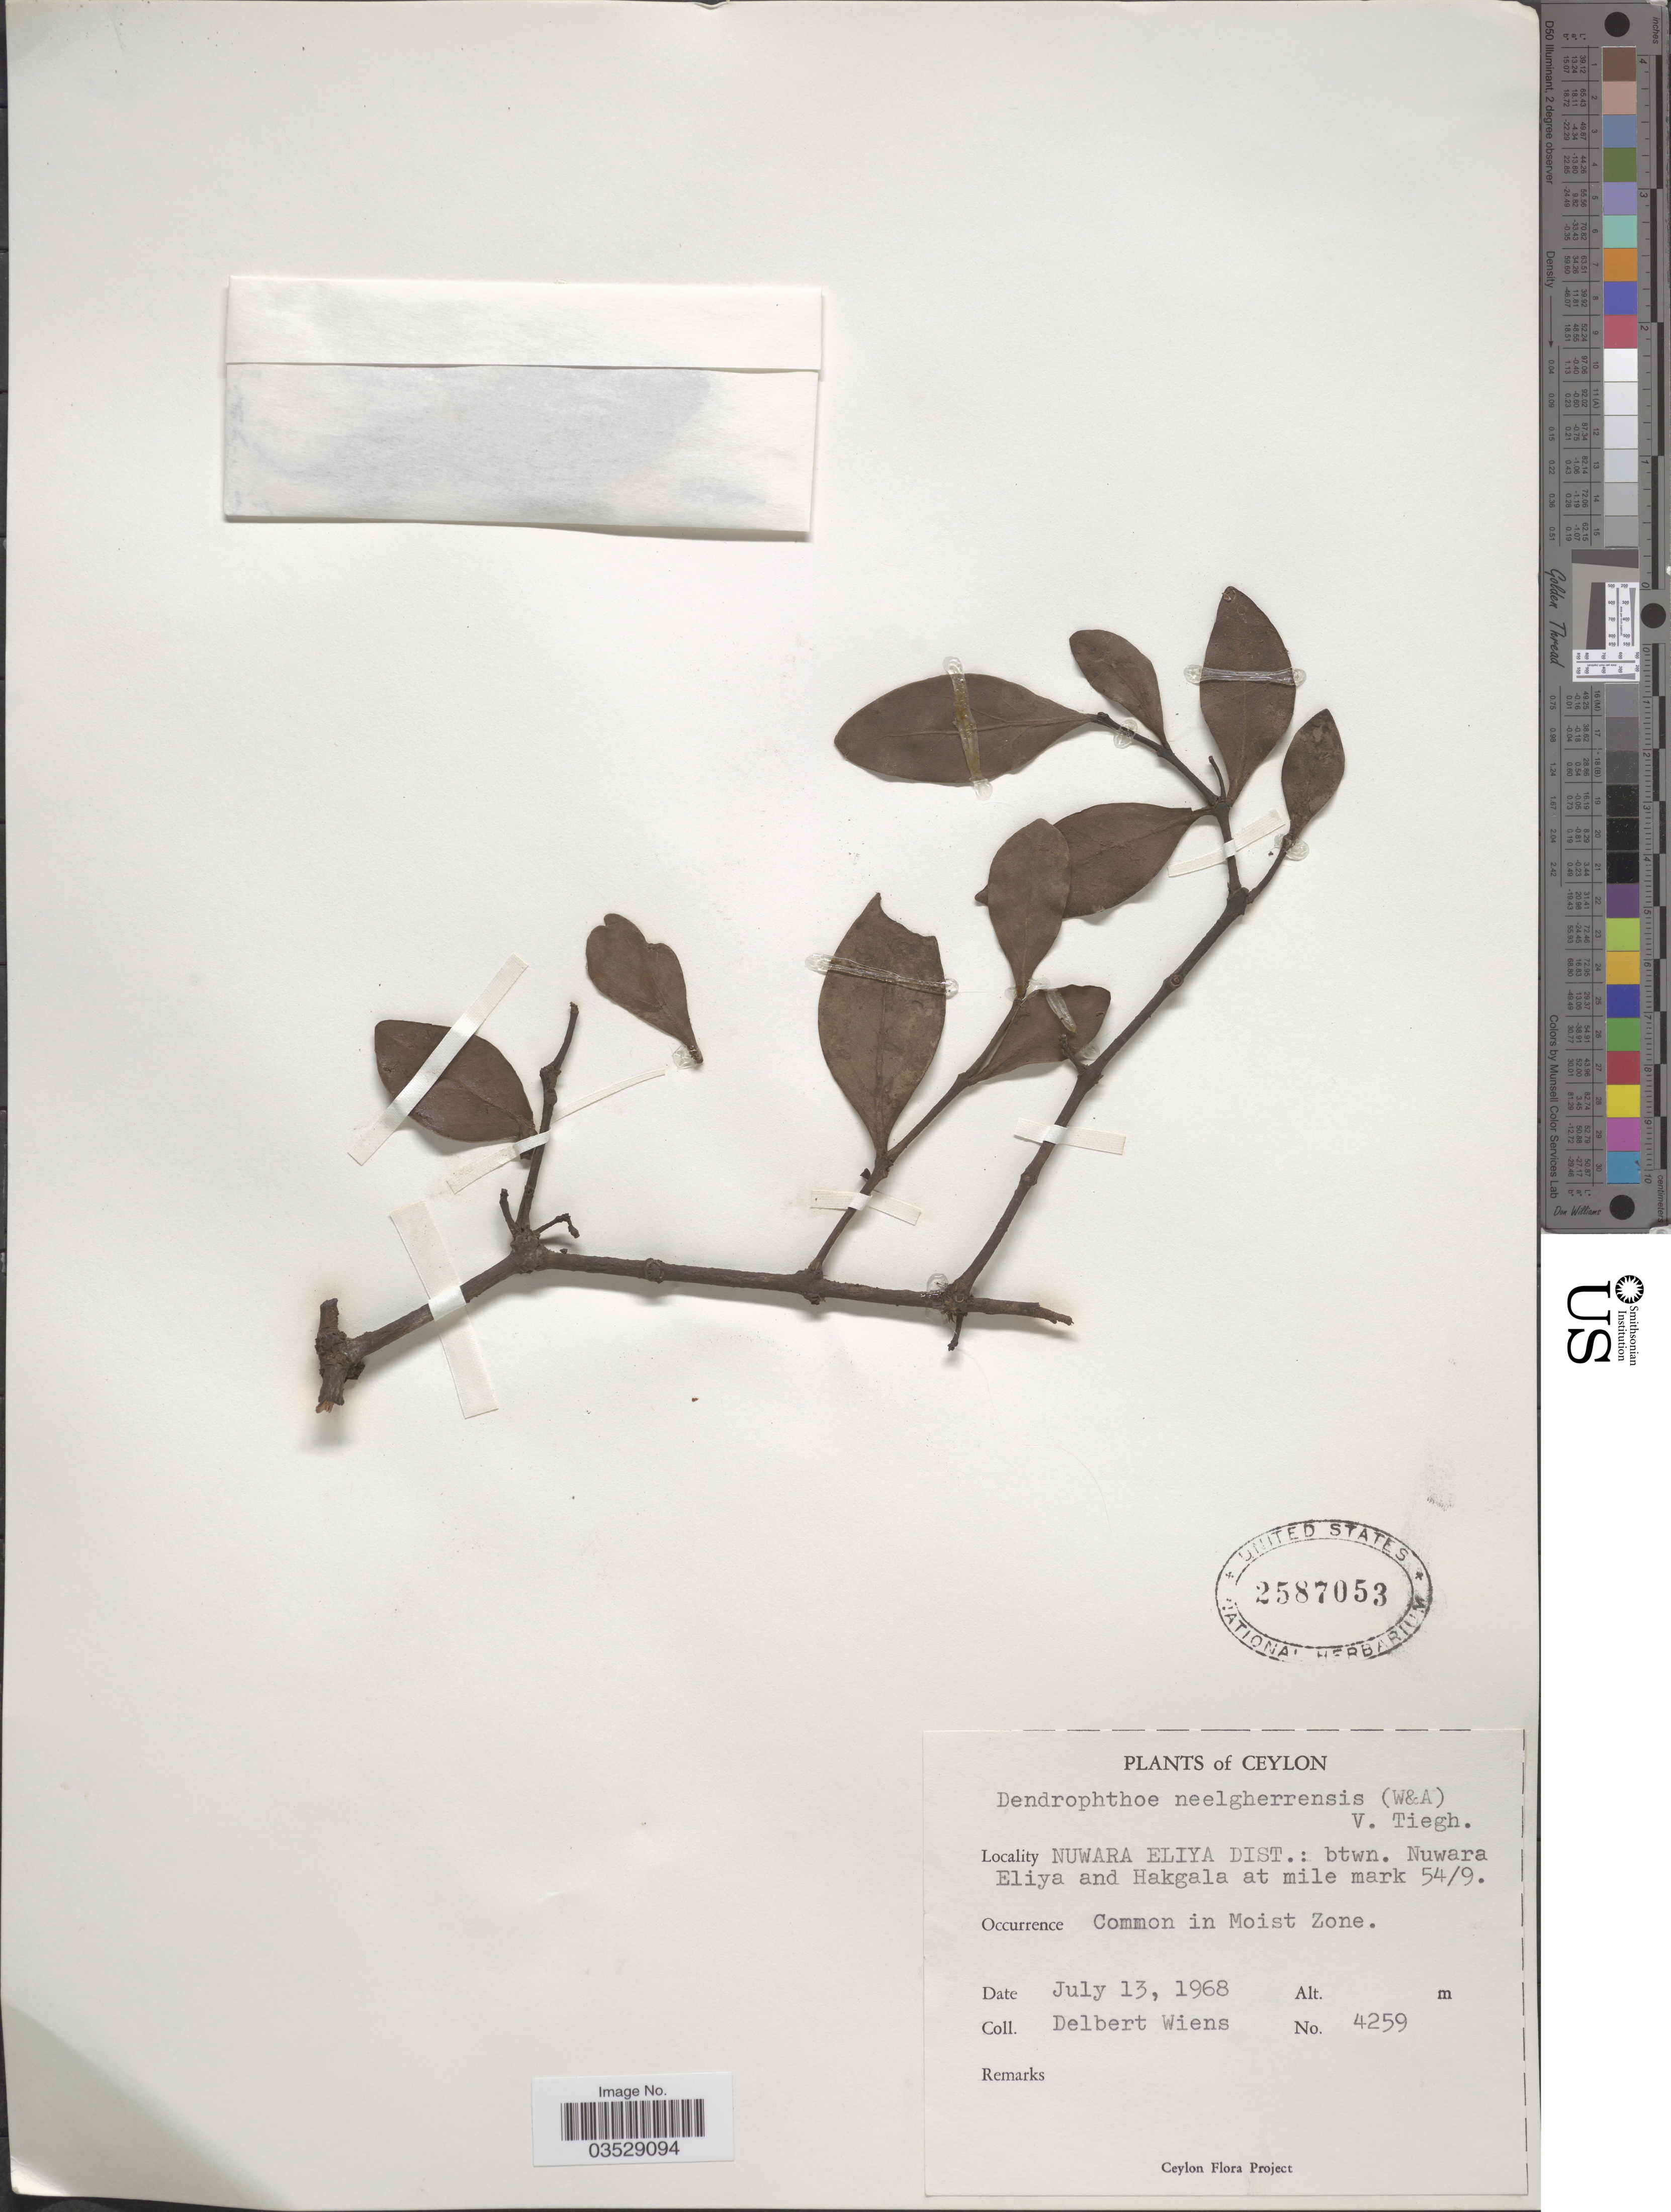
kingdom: Plantae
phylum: Tracheophyta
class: Magnoliopsida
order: Santalales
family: Loranthaceae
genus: Dendrophthoe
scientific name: Dendrophthoe trigona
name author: (Wight & Arn.) Danser ex Santapau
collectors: D. Wiens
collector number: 4259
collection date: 1968-07-13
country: Sri Lanka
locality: Ceylon. Nuwara Eliya Dist.: btwn. Nuwara Eliya and Hakgala at mile mark 54/9.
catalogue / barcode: US 2587053